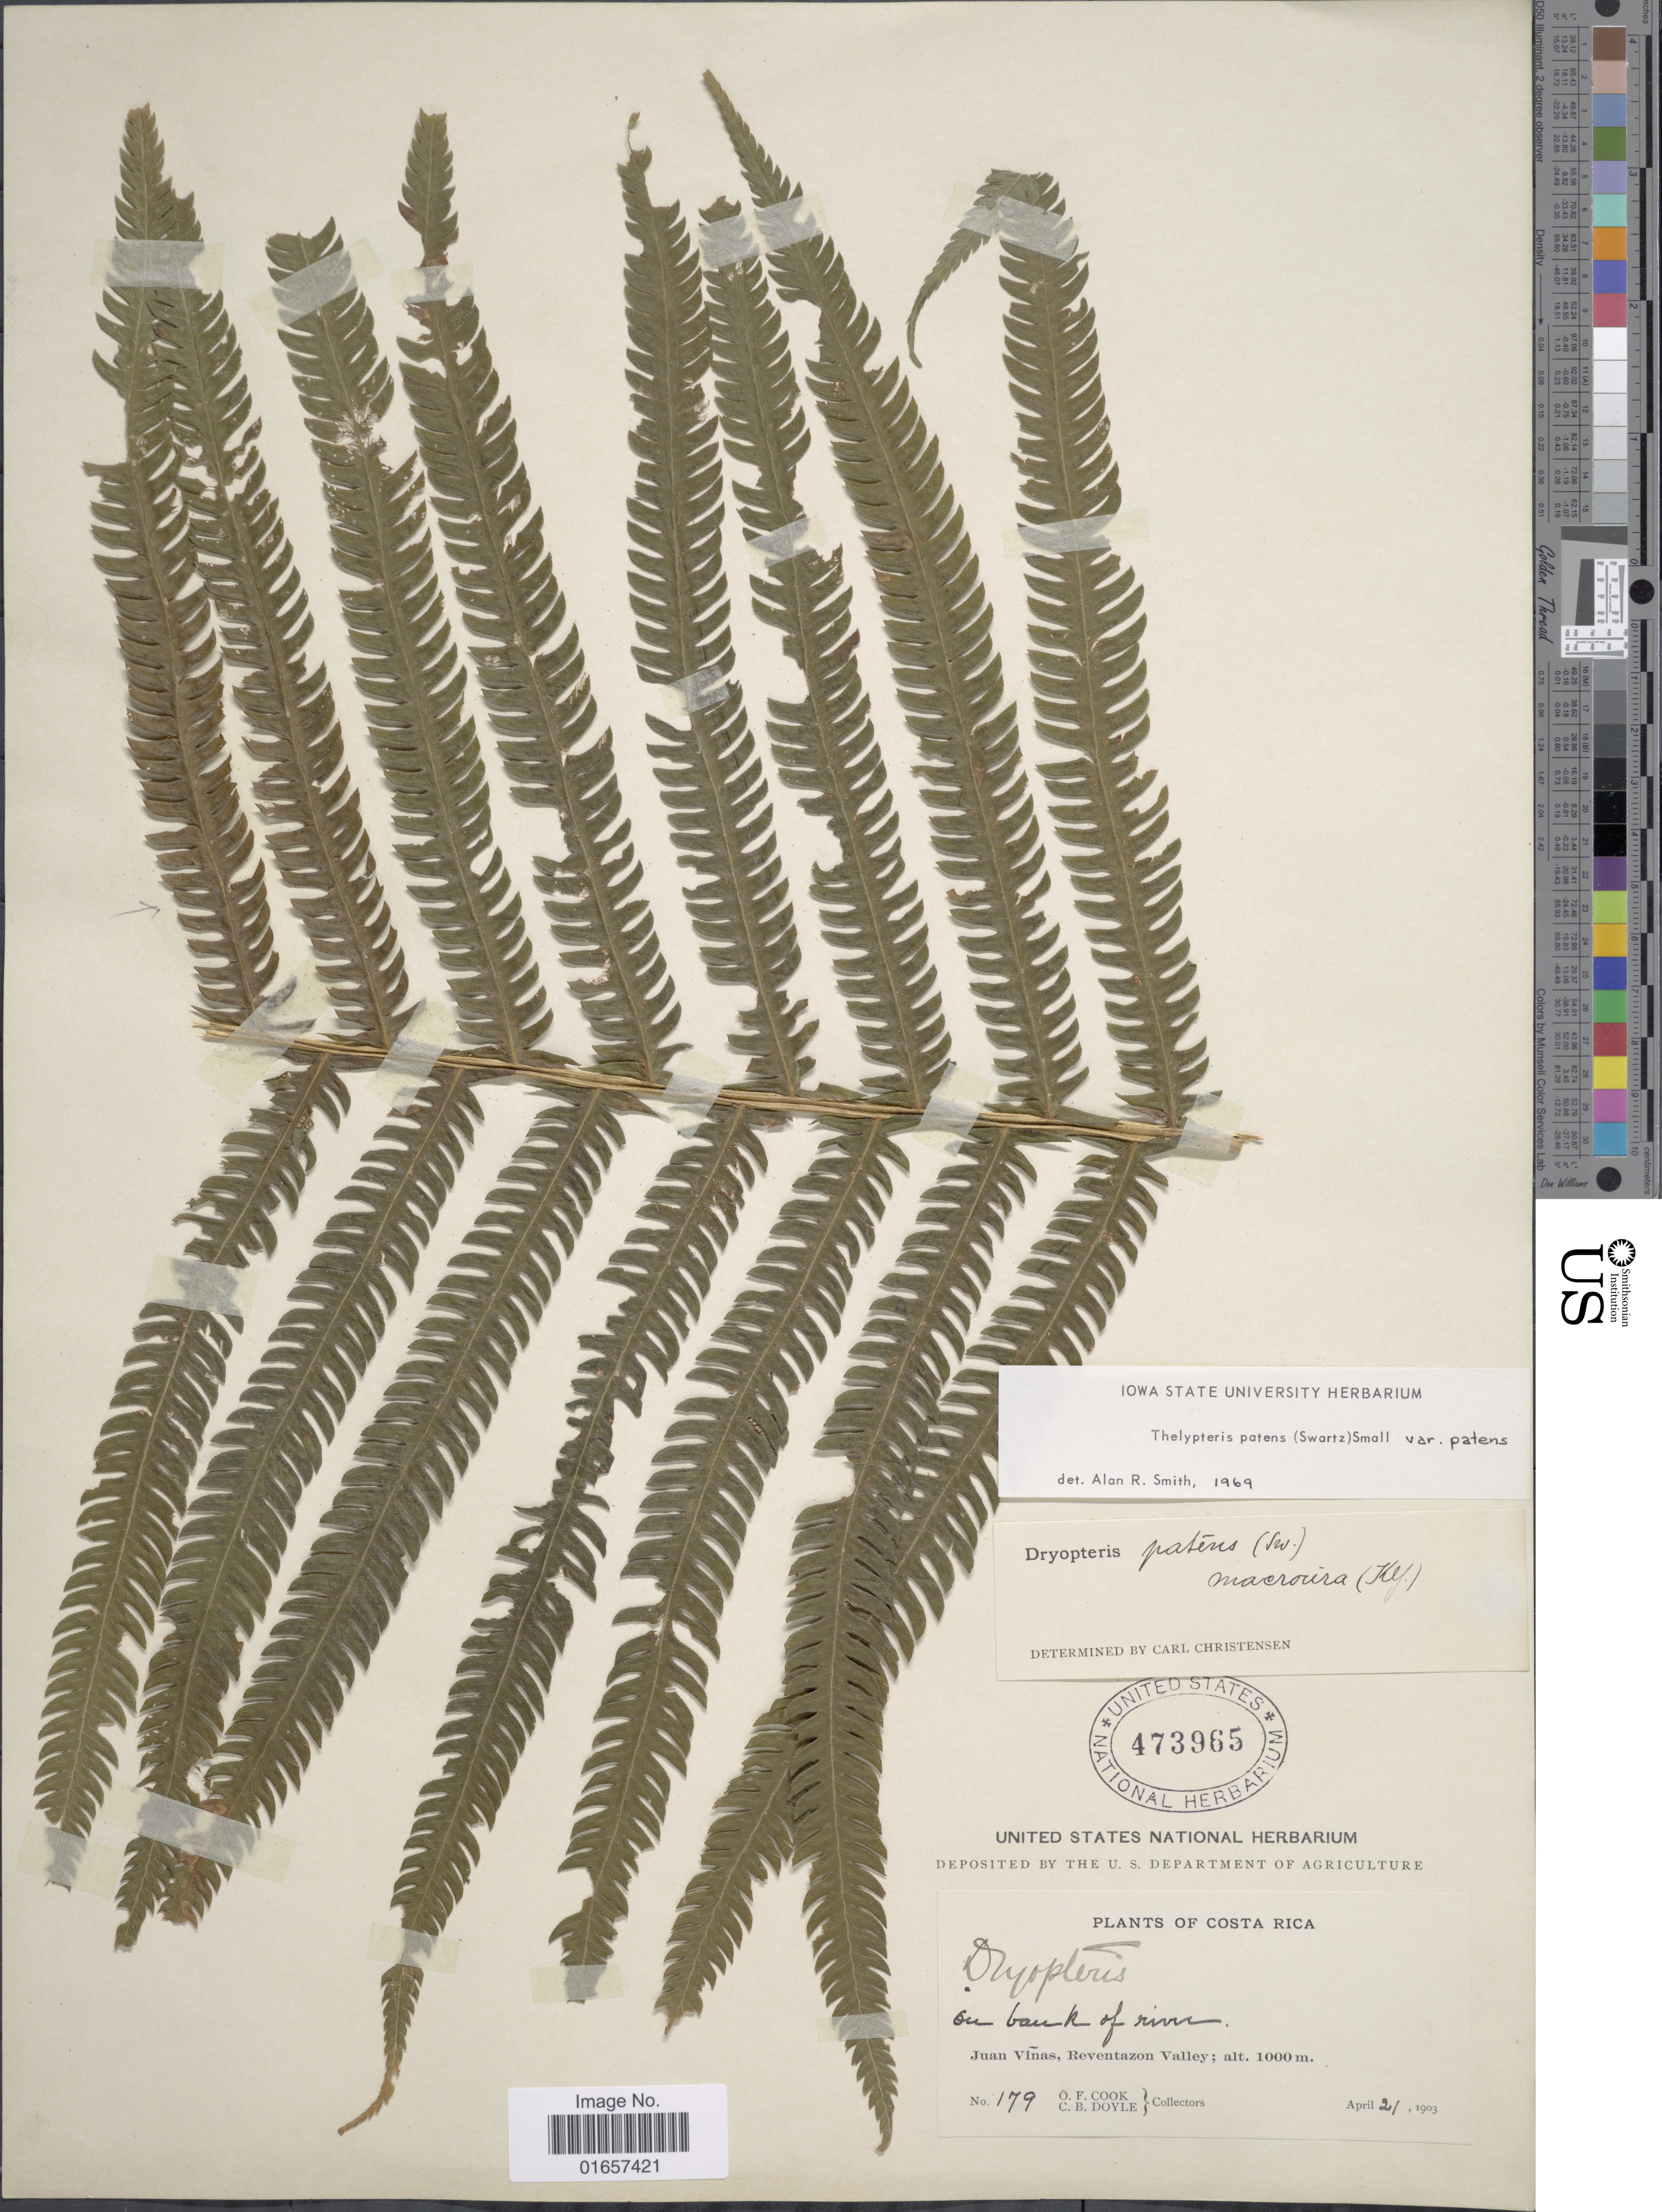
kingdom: Plantae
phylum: Tracheophyta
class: Polypodiopsida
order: Polypodiales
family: Thelypteridaceae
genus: Christella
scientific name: Christella patens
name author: (Sw.) Holttum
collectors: O. F. Cook & C. Doyle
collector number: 179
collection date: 1903-04-21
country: Costa Rica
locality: Costa Rica, Juan Viñas, Reventazon Valley.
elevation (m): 1000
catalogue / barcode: US 473965